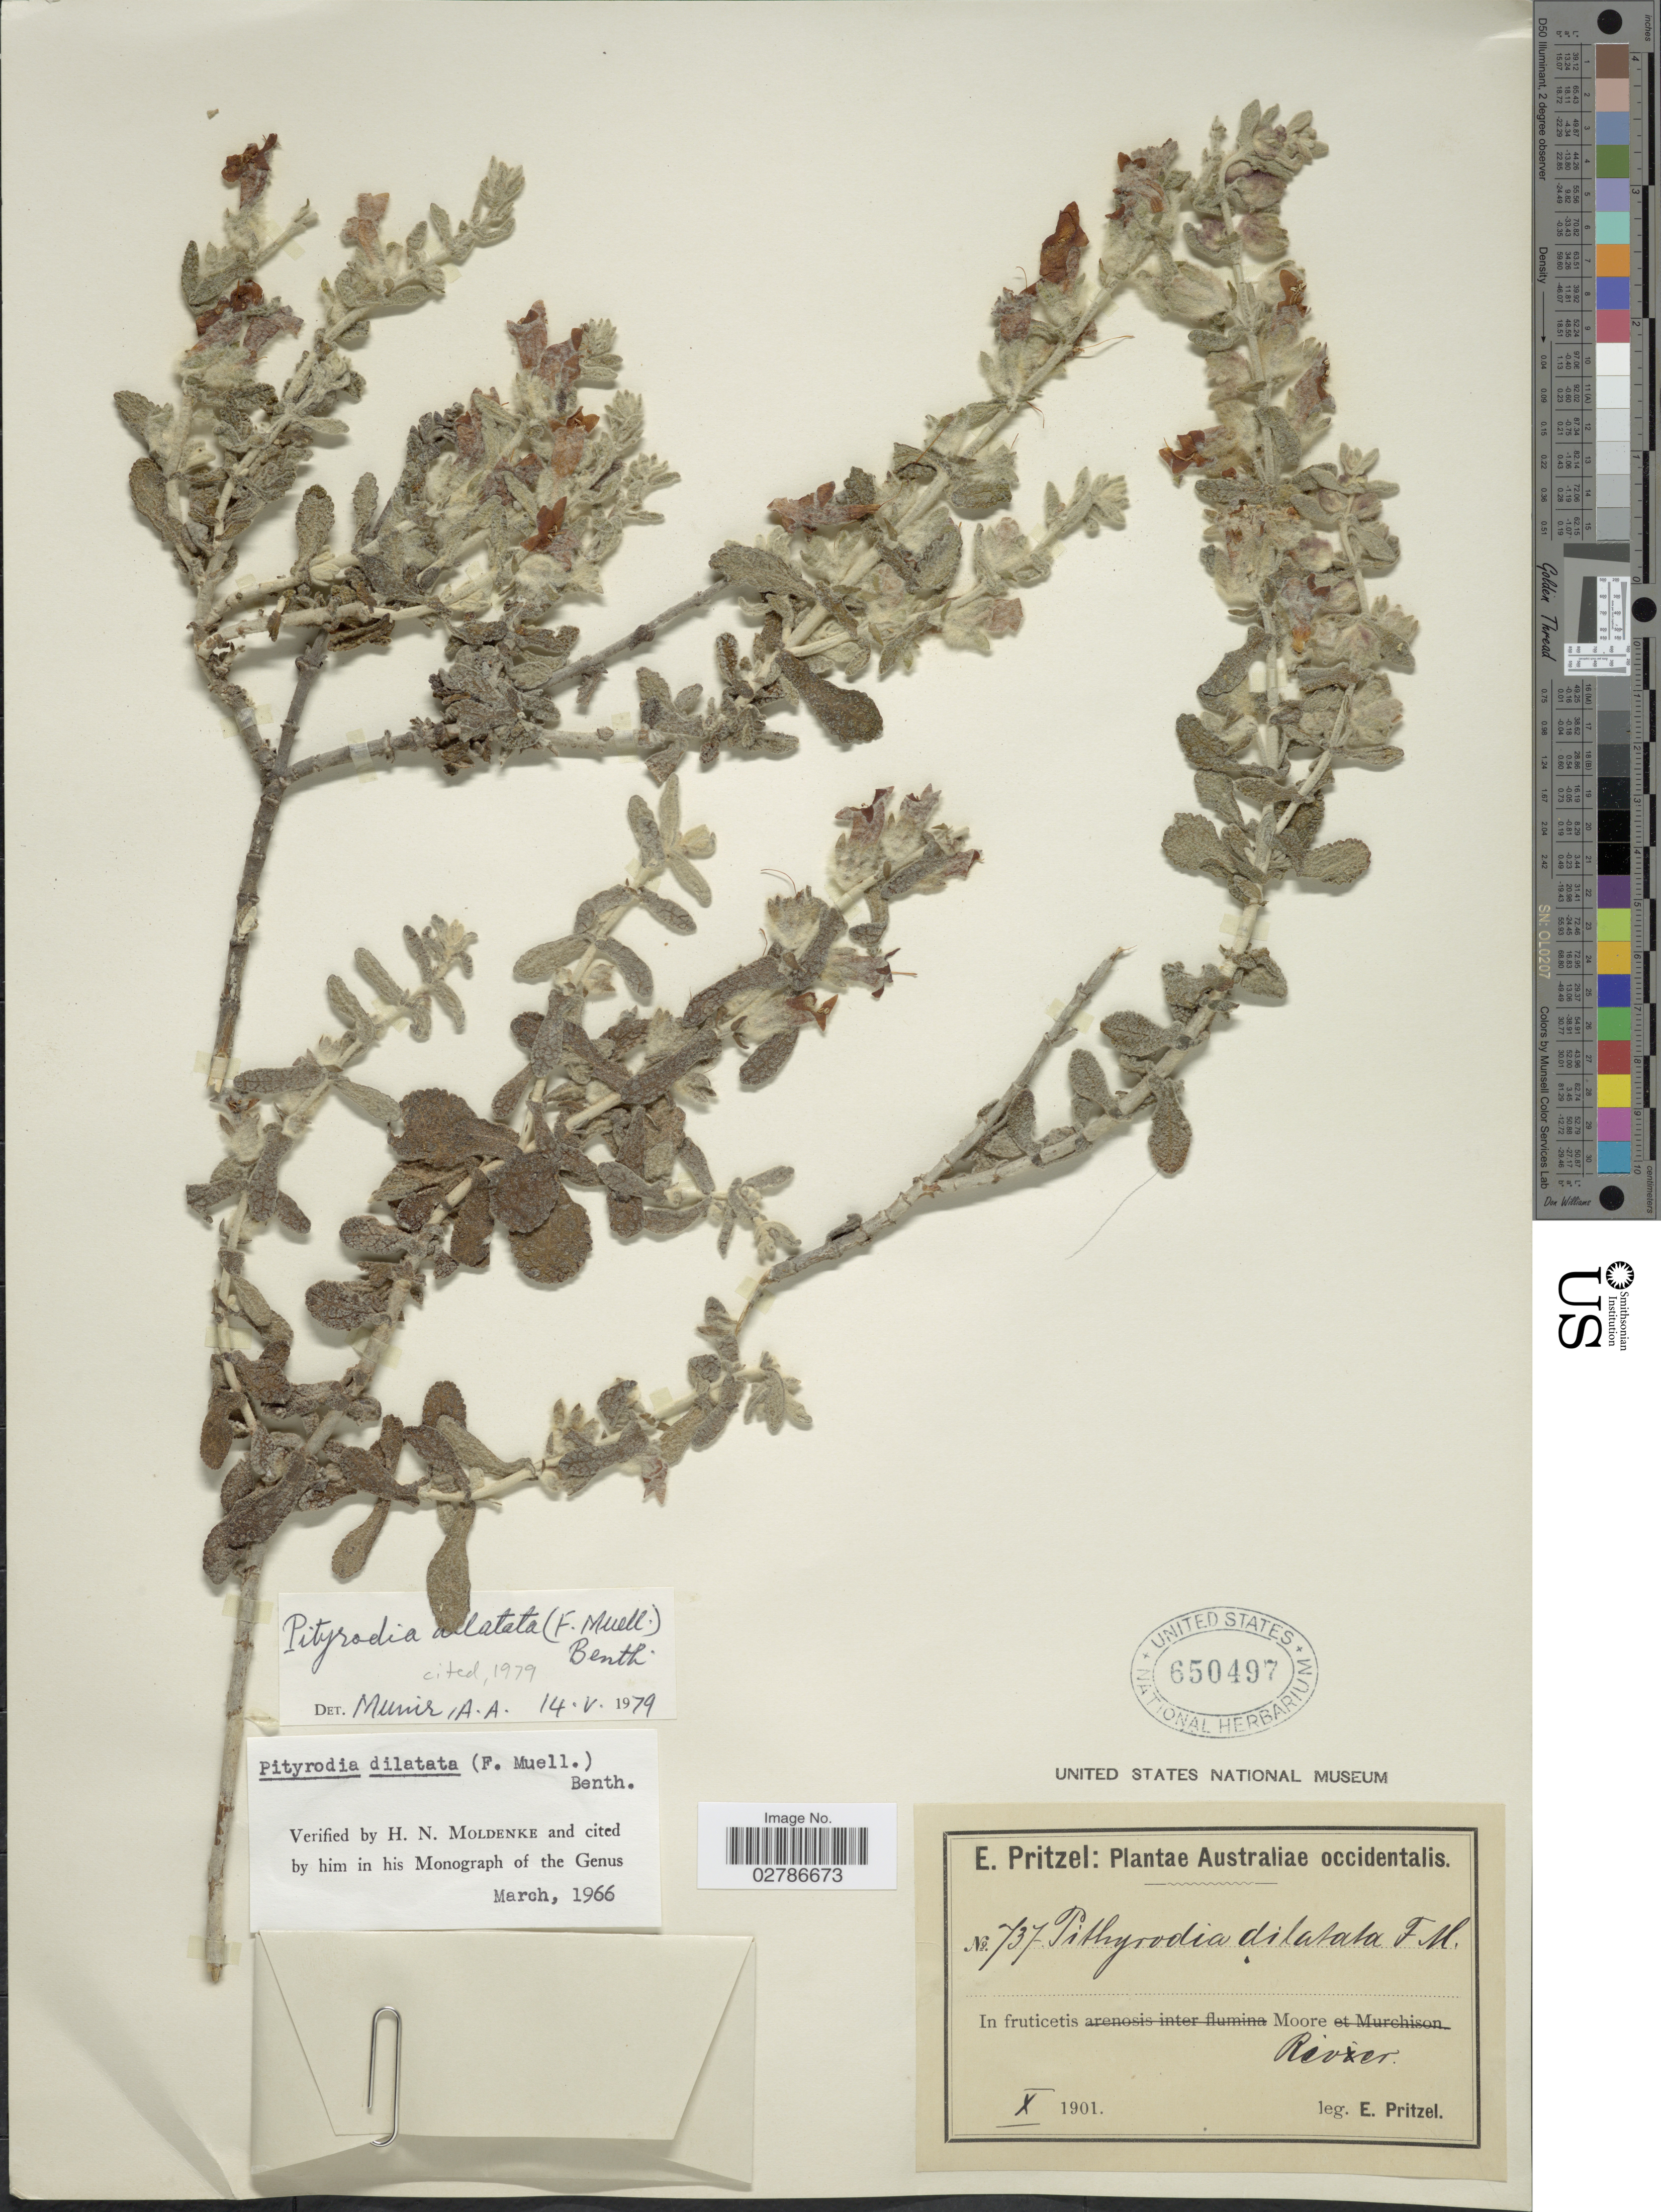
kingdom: Plantae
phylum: Tracheophyta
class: Magnoliopsida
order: Lamiales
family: Lamiaceae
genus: Pityrodia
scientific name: Pityrodia dilatata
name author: (F. Muell.) Benth.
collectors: E. G. Pritzel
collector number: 737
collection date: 1901-10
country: Australia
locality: Australiae occidentalis. Moore Rivier.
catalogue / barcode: US 650497